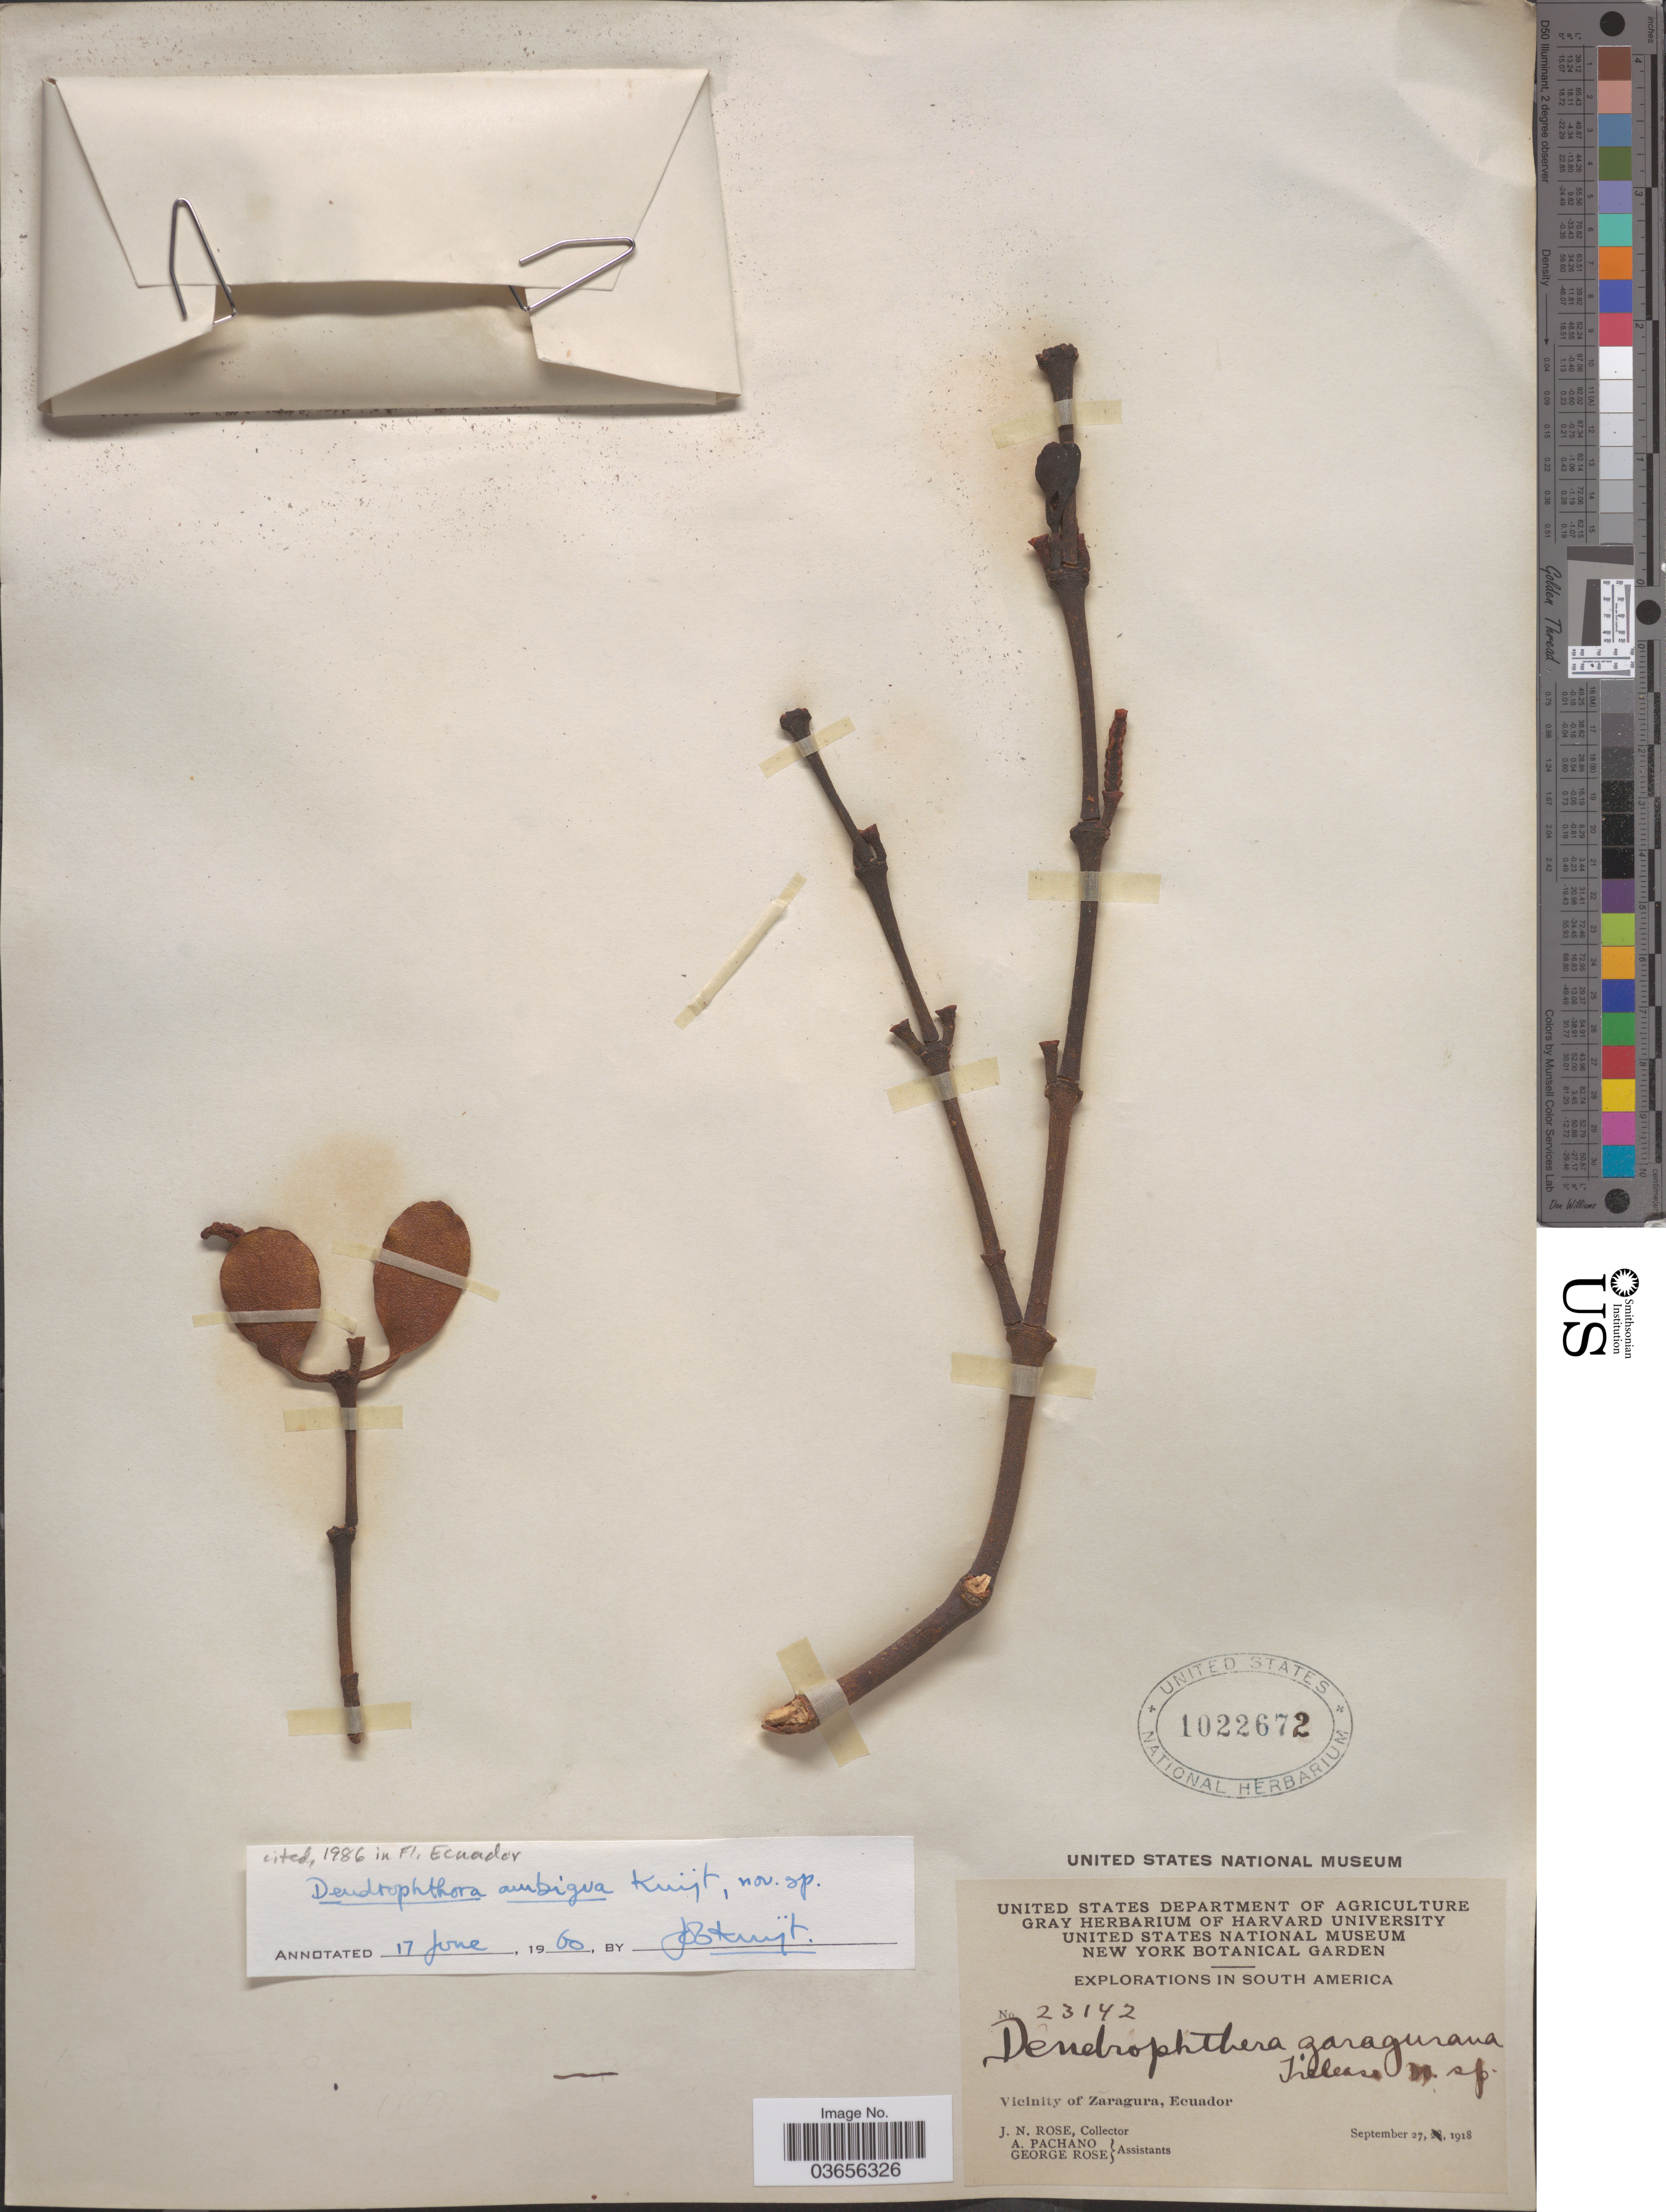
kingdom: Plantae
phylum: Tracheophyta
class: Magnoliopsida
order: Santalales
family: Viscaceae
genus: Dendrophthora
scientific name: Dendrophthora ambigua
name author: Kuijt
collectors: J. N. Rose, A. Pachano & G. Rose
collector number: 23142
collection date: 1918-09-27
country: Ecuador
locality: Vicinity of Zaragura.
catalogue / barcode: US 1022672